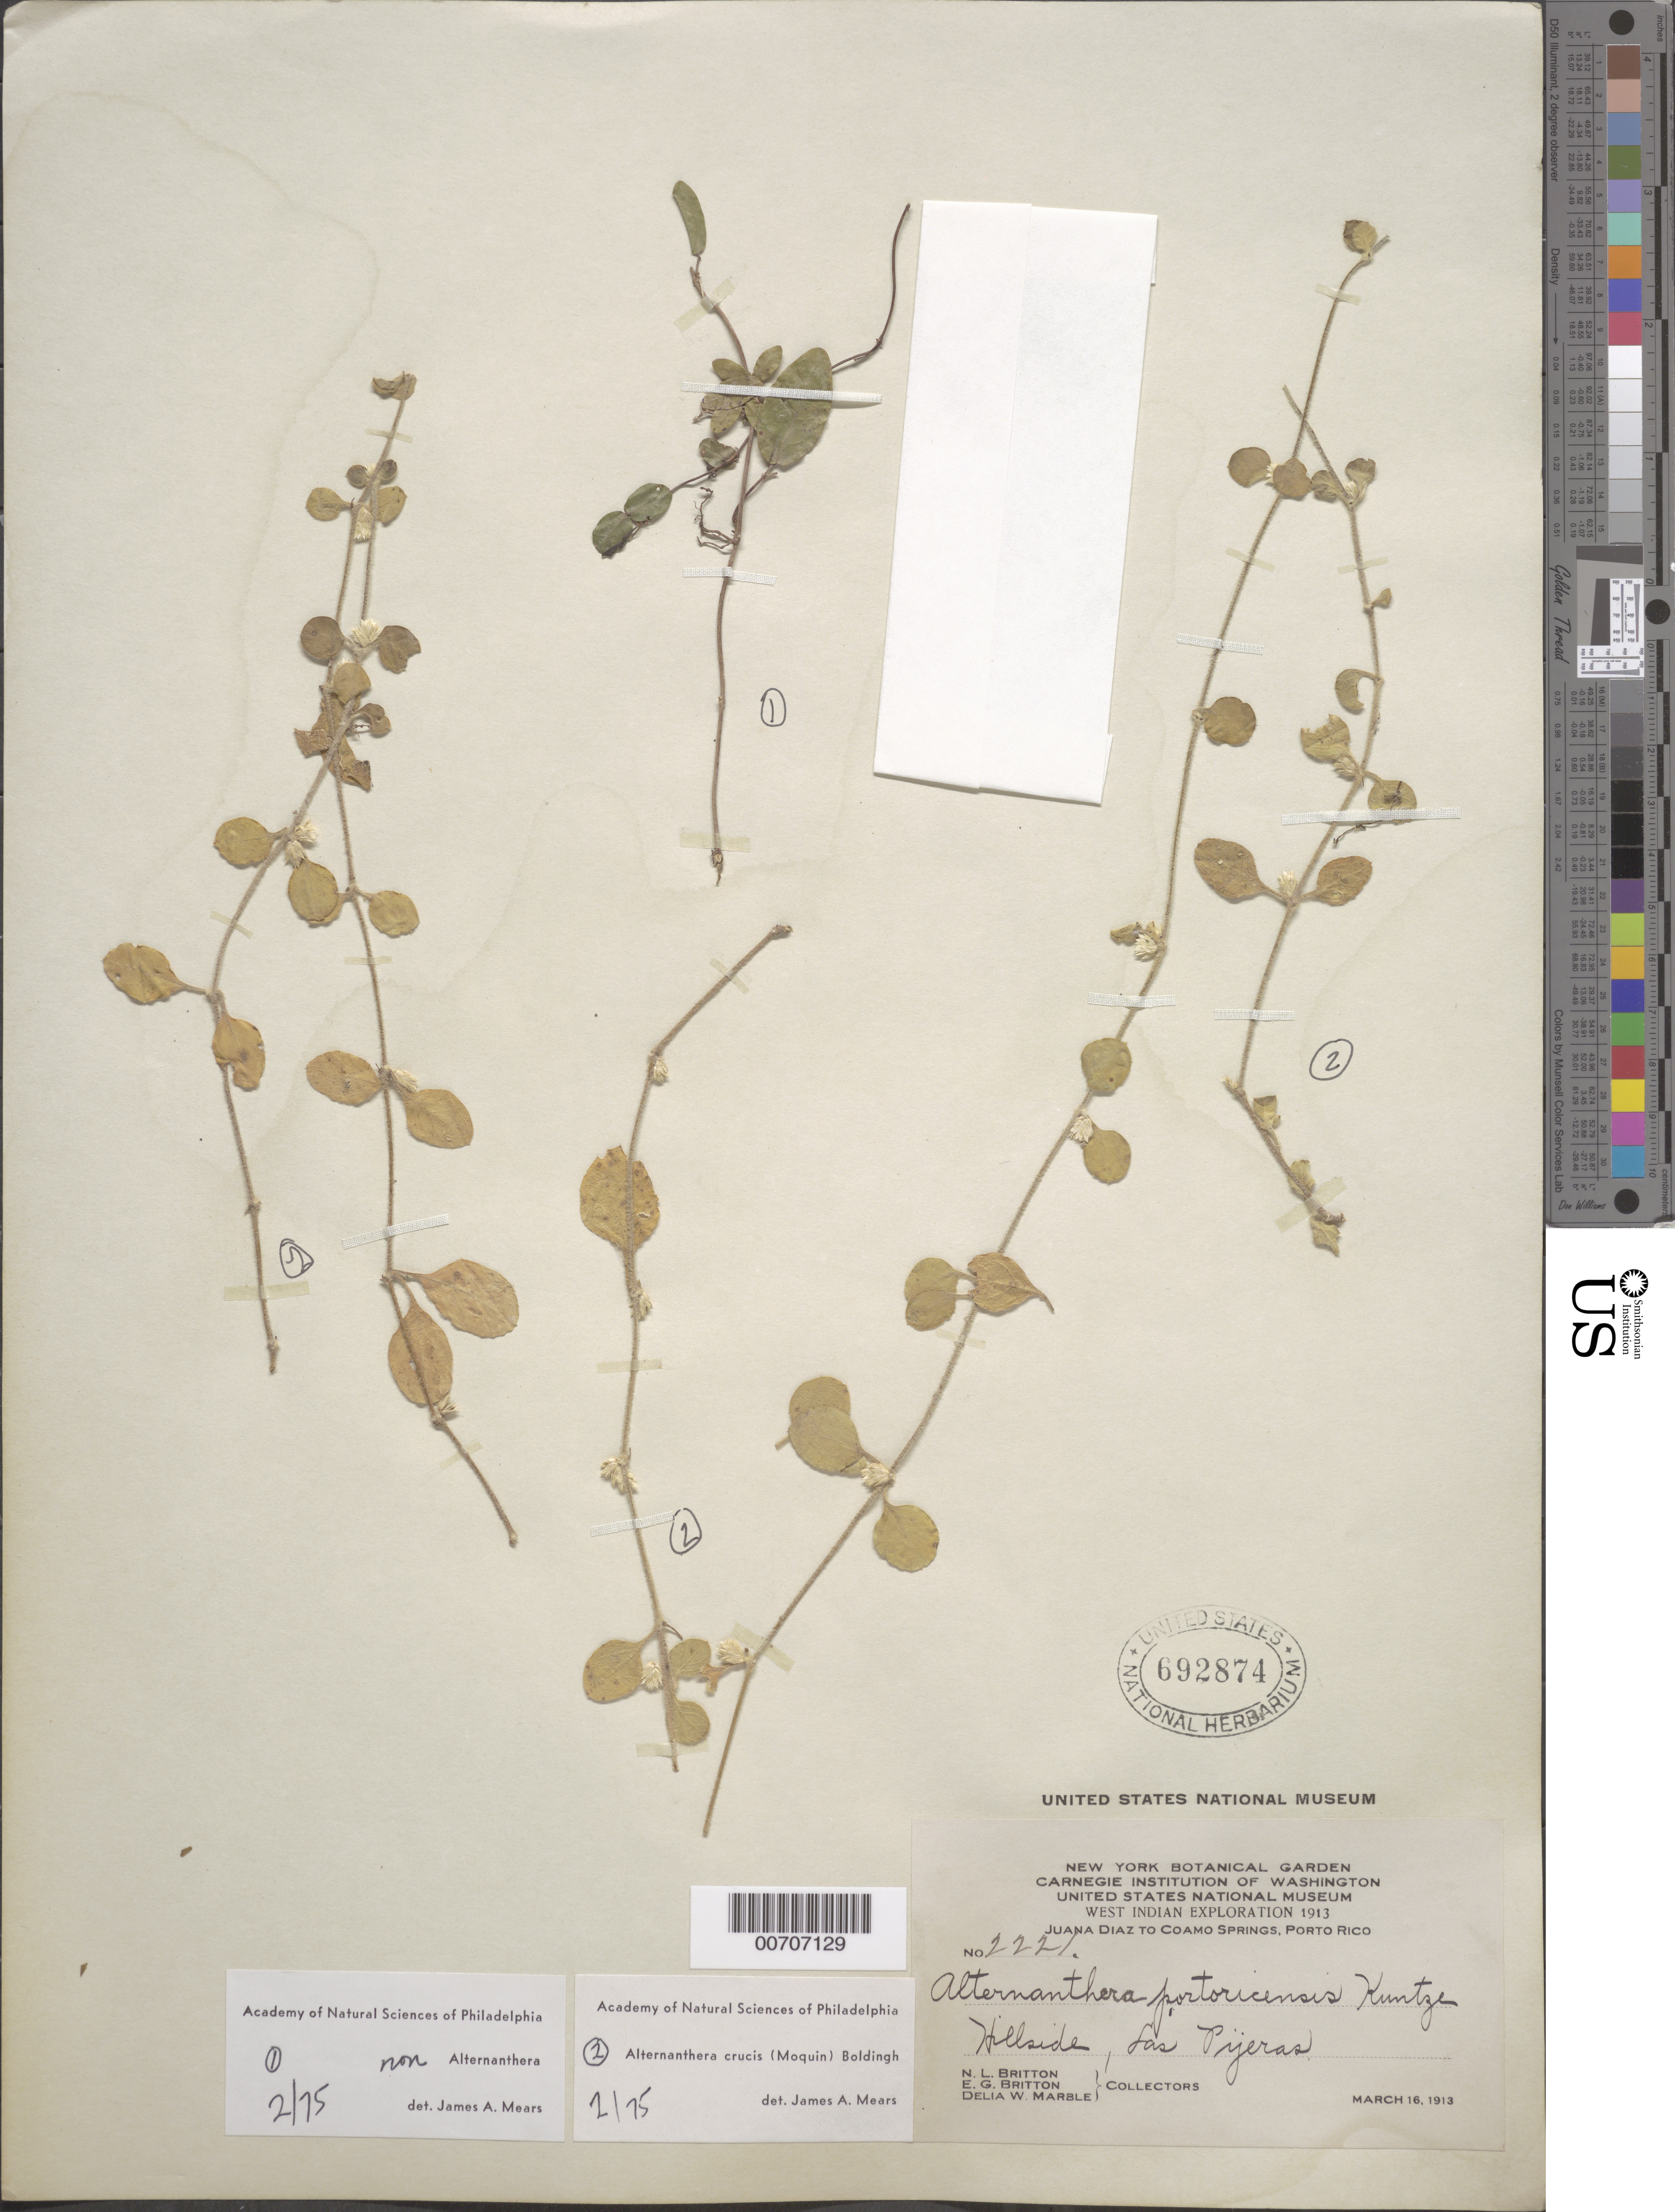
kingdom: Plantae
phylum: Tracheophyta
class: Magnoliopsida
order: Caryophyllales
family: Amaranthaceae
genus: Alternanthera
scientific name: Alternanthera crucis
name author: (Moq.) Bold.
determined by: Mears, J. A., (PH), Academy of Natural Sciences of Philadelphia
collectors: N. Britton, E. G. Britton & D. W. Marble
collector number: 2221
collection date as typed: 16 Mar 1913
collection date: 1913-03-16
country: Puerto Rico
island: Greater Antilles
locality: Juana Diaz to Coamo Springs, Las Pijeras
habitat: Hillside, Las Pijeras.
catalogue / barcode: US 692874